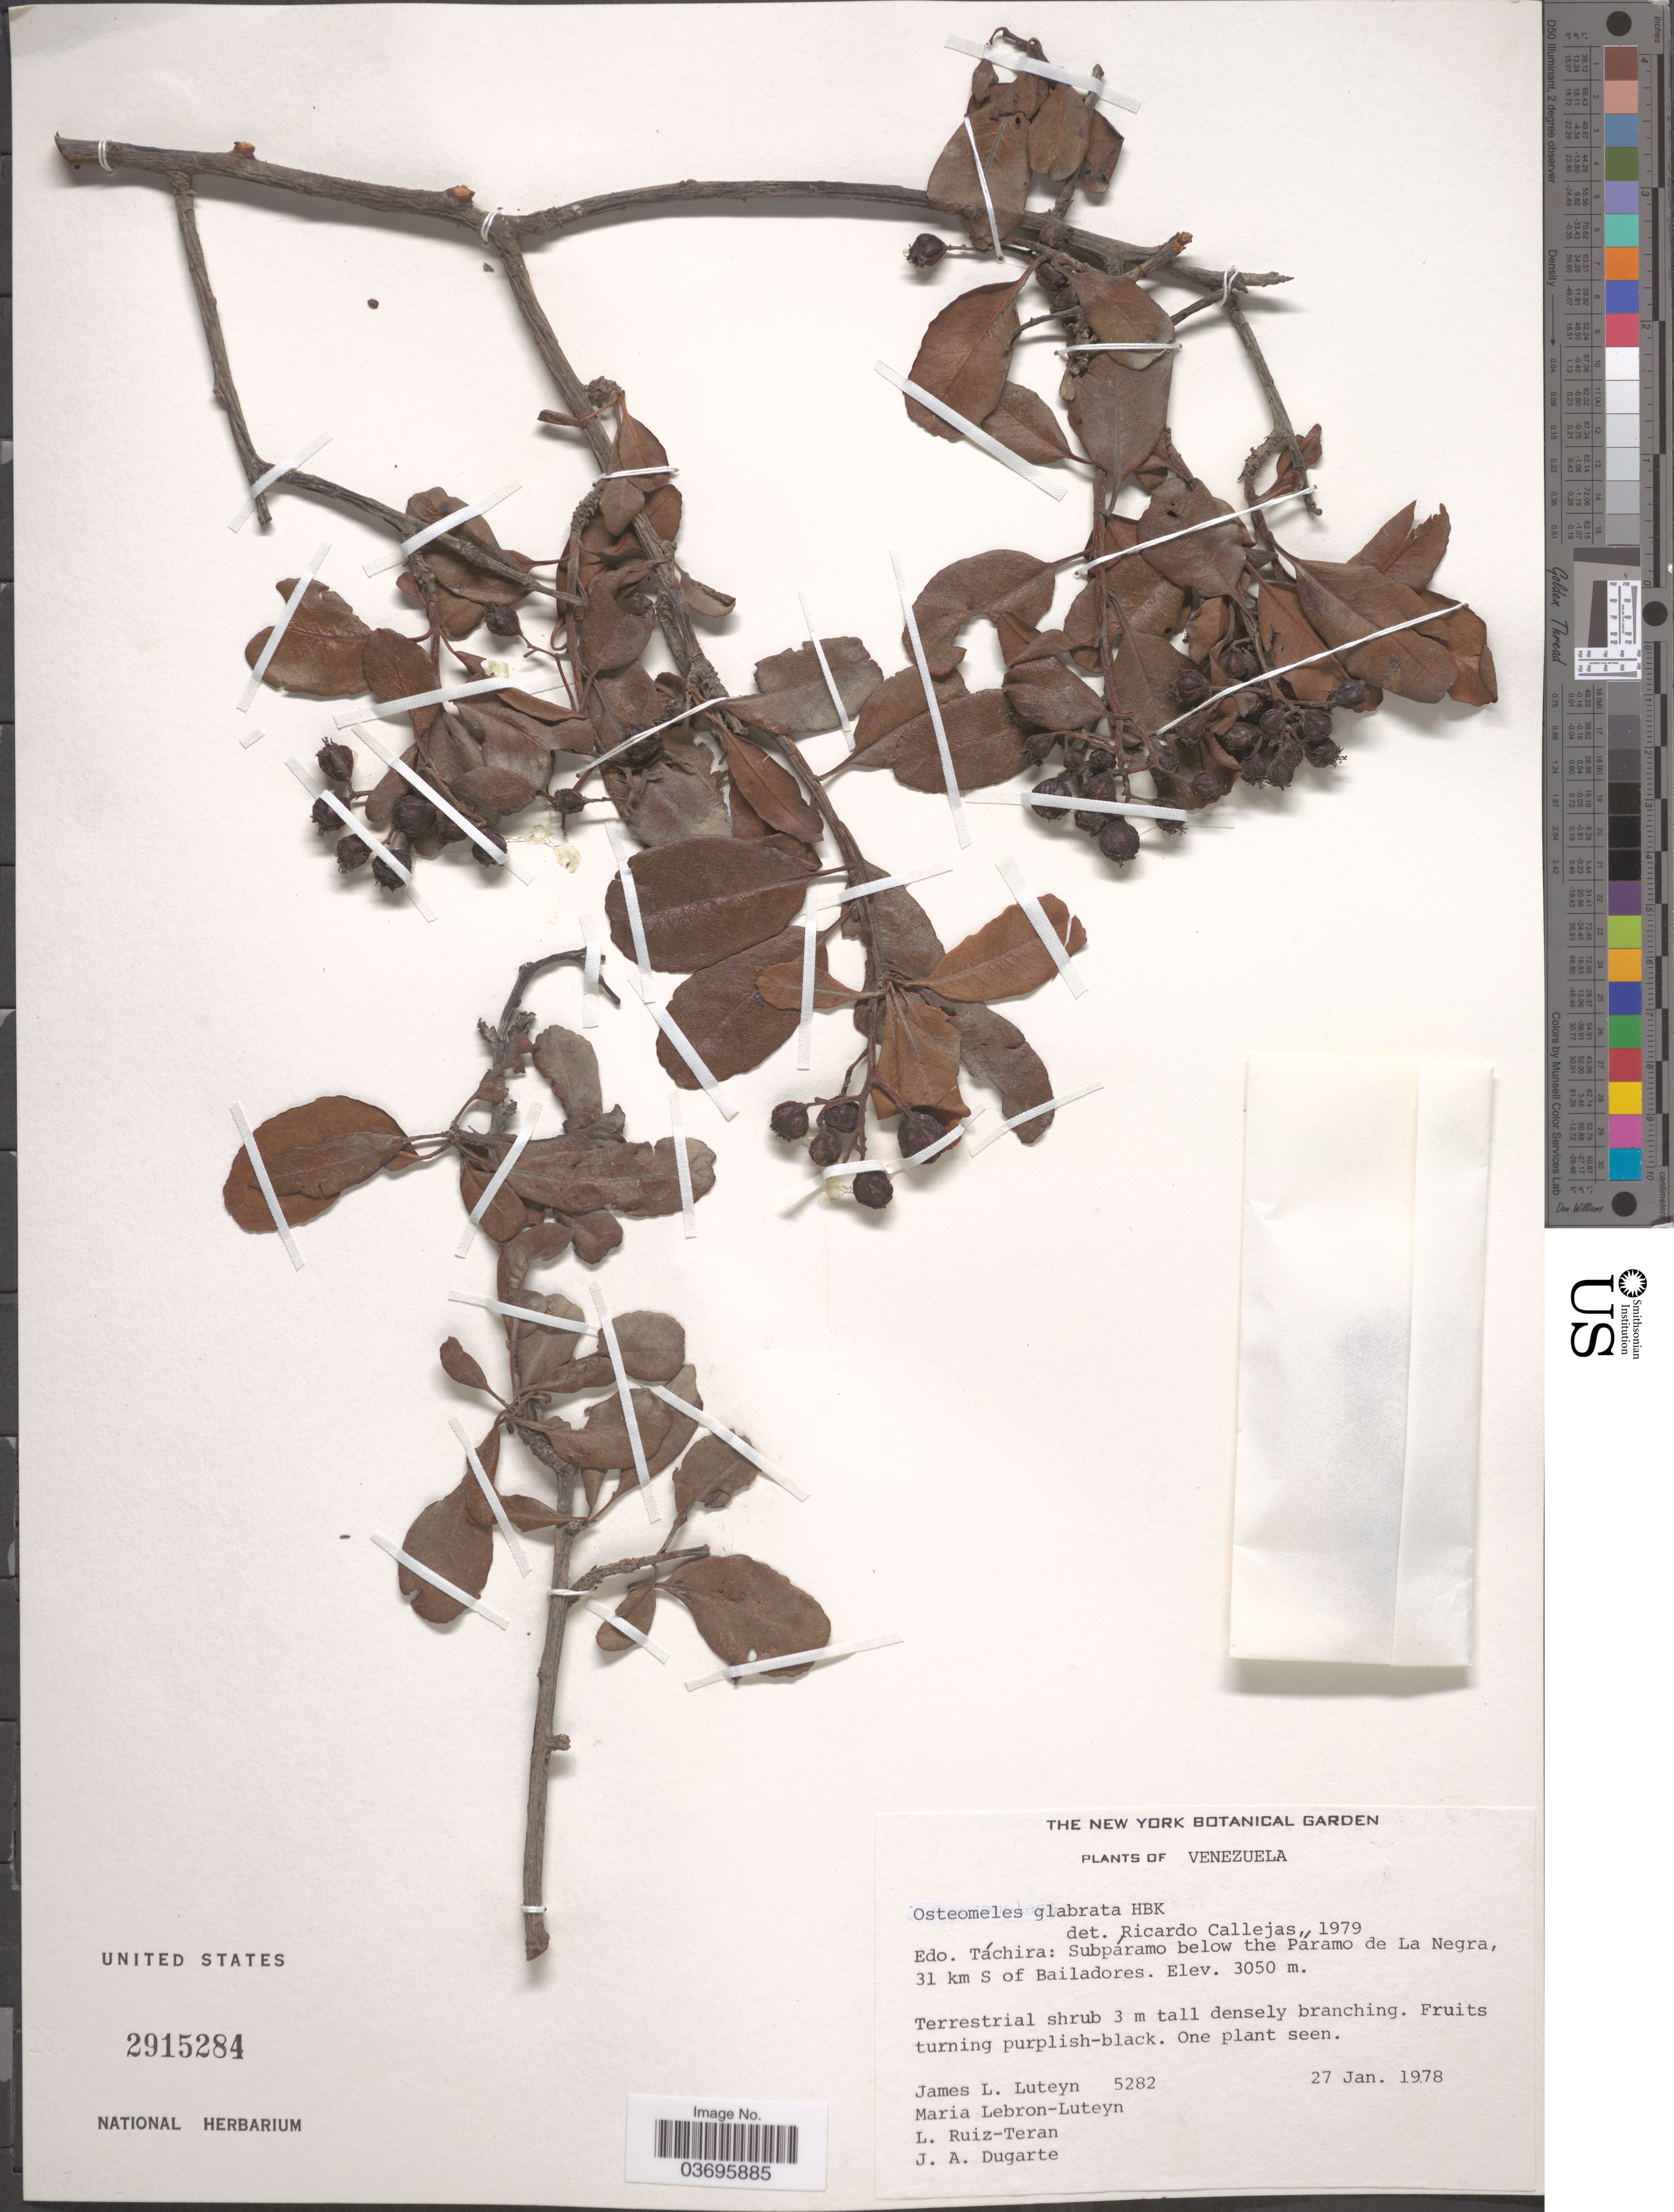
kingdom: Plantae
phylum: Tracheophyta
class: Magnoliopsida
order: Rosales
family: Rosaceae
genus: Hesperomeles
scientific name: Hesperomeles glabrata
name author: Kunth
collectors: J. Luteyn, M. L. Lebrón-Luteyn, L. E. Ruíz-Terán & J. Dugarte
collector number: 5282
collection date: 1978-01-27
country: Venezuela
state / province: Tachira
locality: Subpáramo below the Páramo de La Negra, 31 km S of Bailadores.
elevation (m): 3050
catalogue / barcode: US 2915284